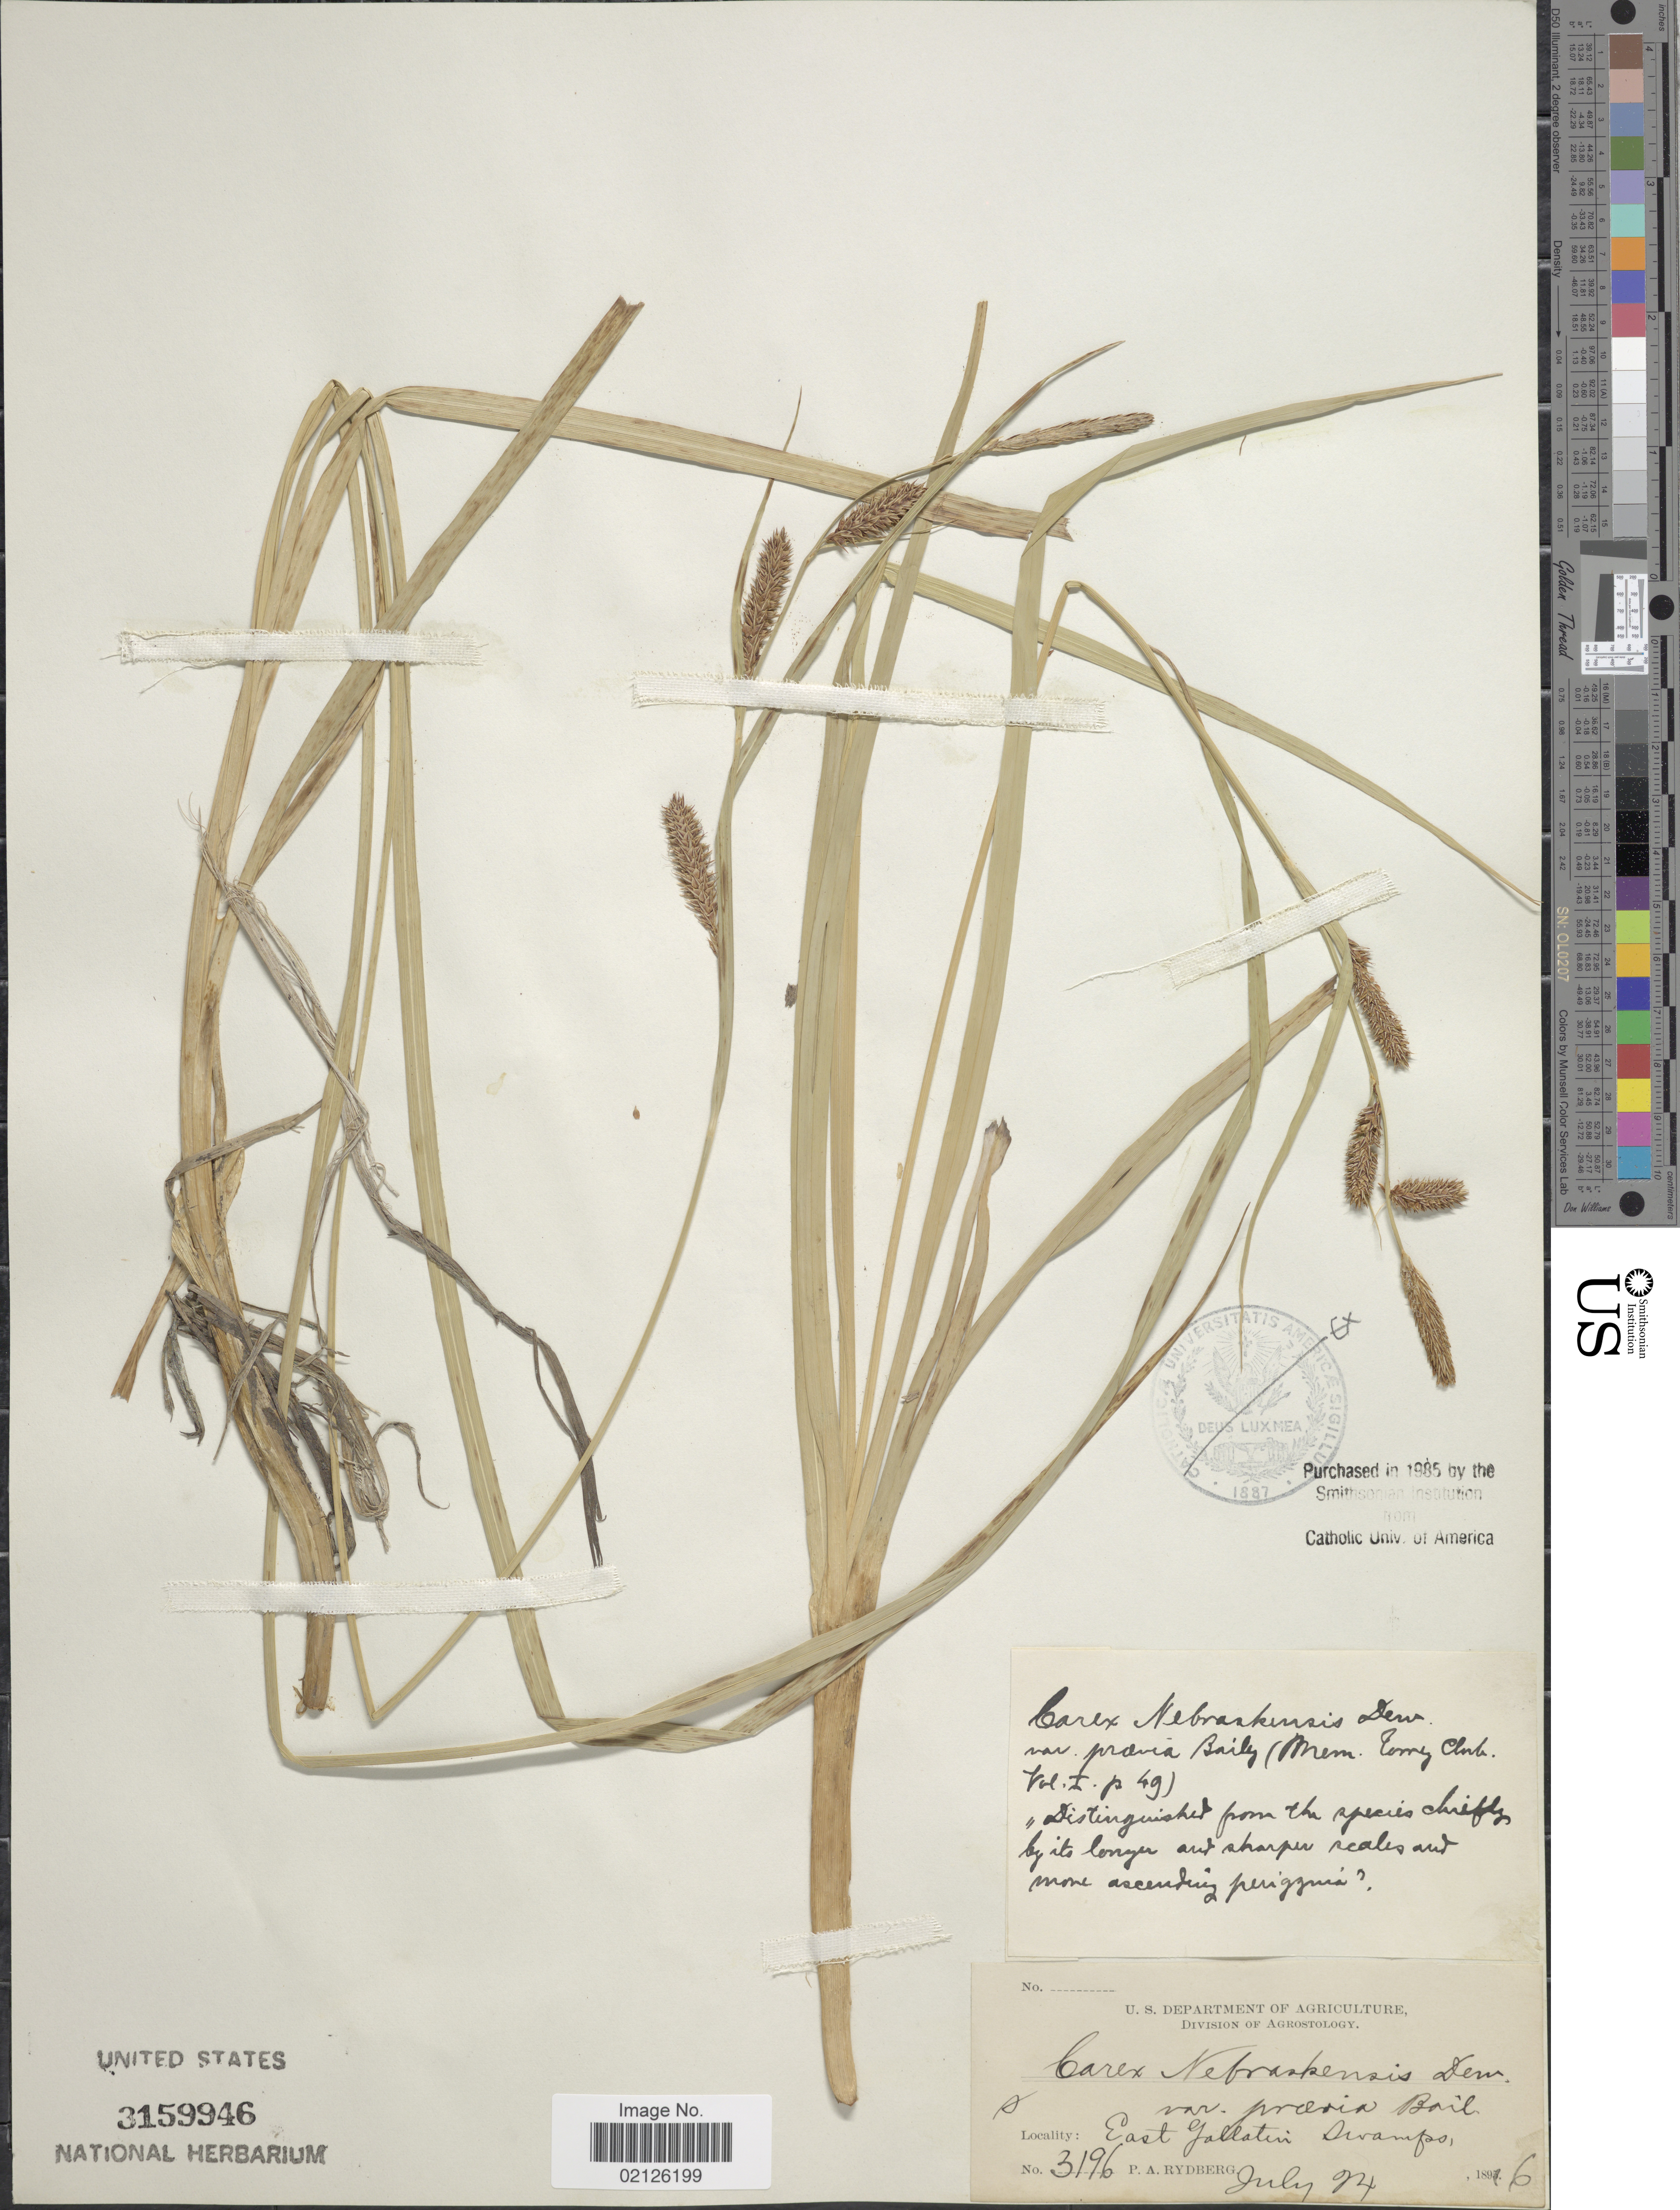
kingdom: Plantae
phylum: Tracheophyta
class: Liliopsida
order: Poales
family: Cyperaceae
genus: Carex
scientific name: Carex nebrascensis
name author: Dewey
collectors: P. A. Rydberg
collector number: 3196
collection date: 1896-07-24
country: United States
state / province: Montana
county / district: Gallatin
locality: East Gallatin Swamps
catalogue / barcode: US 3159946